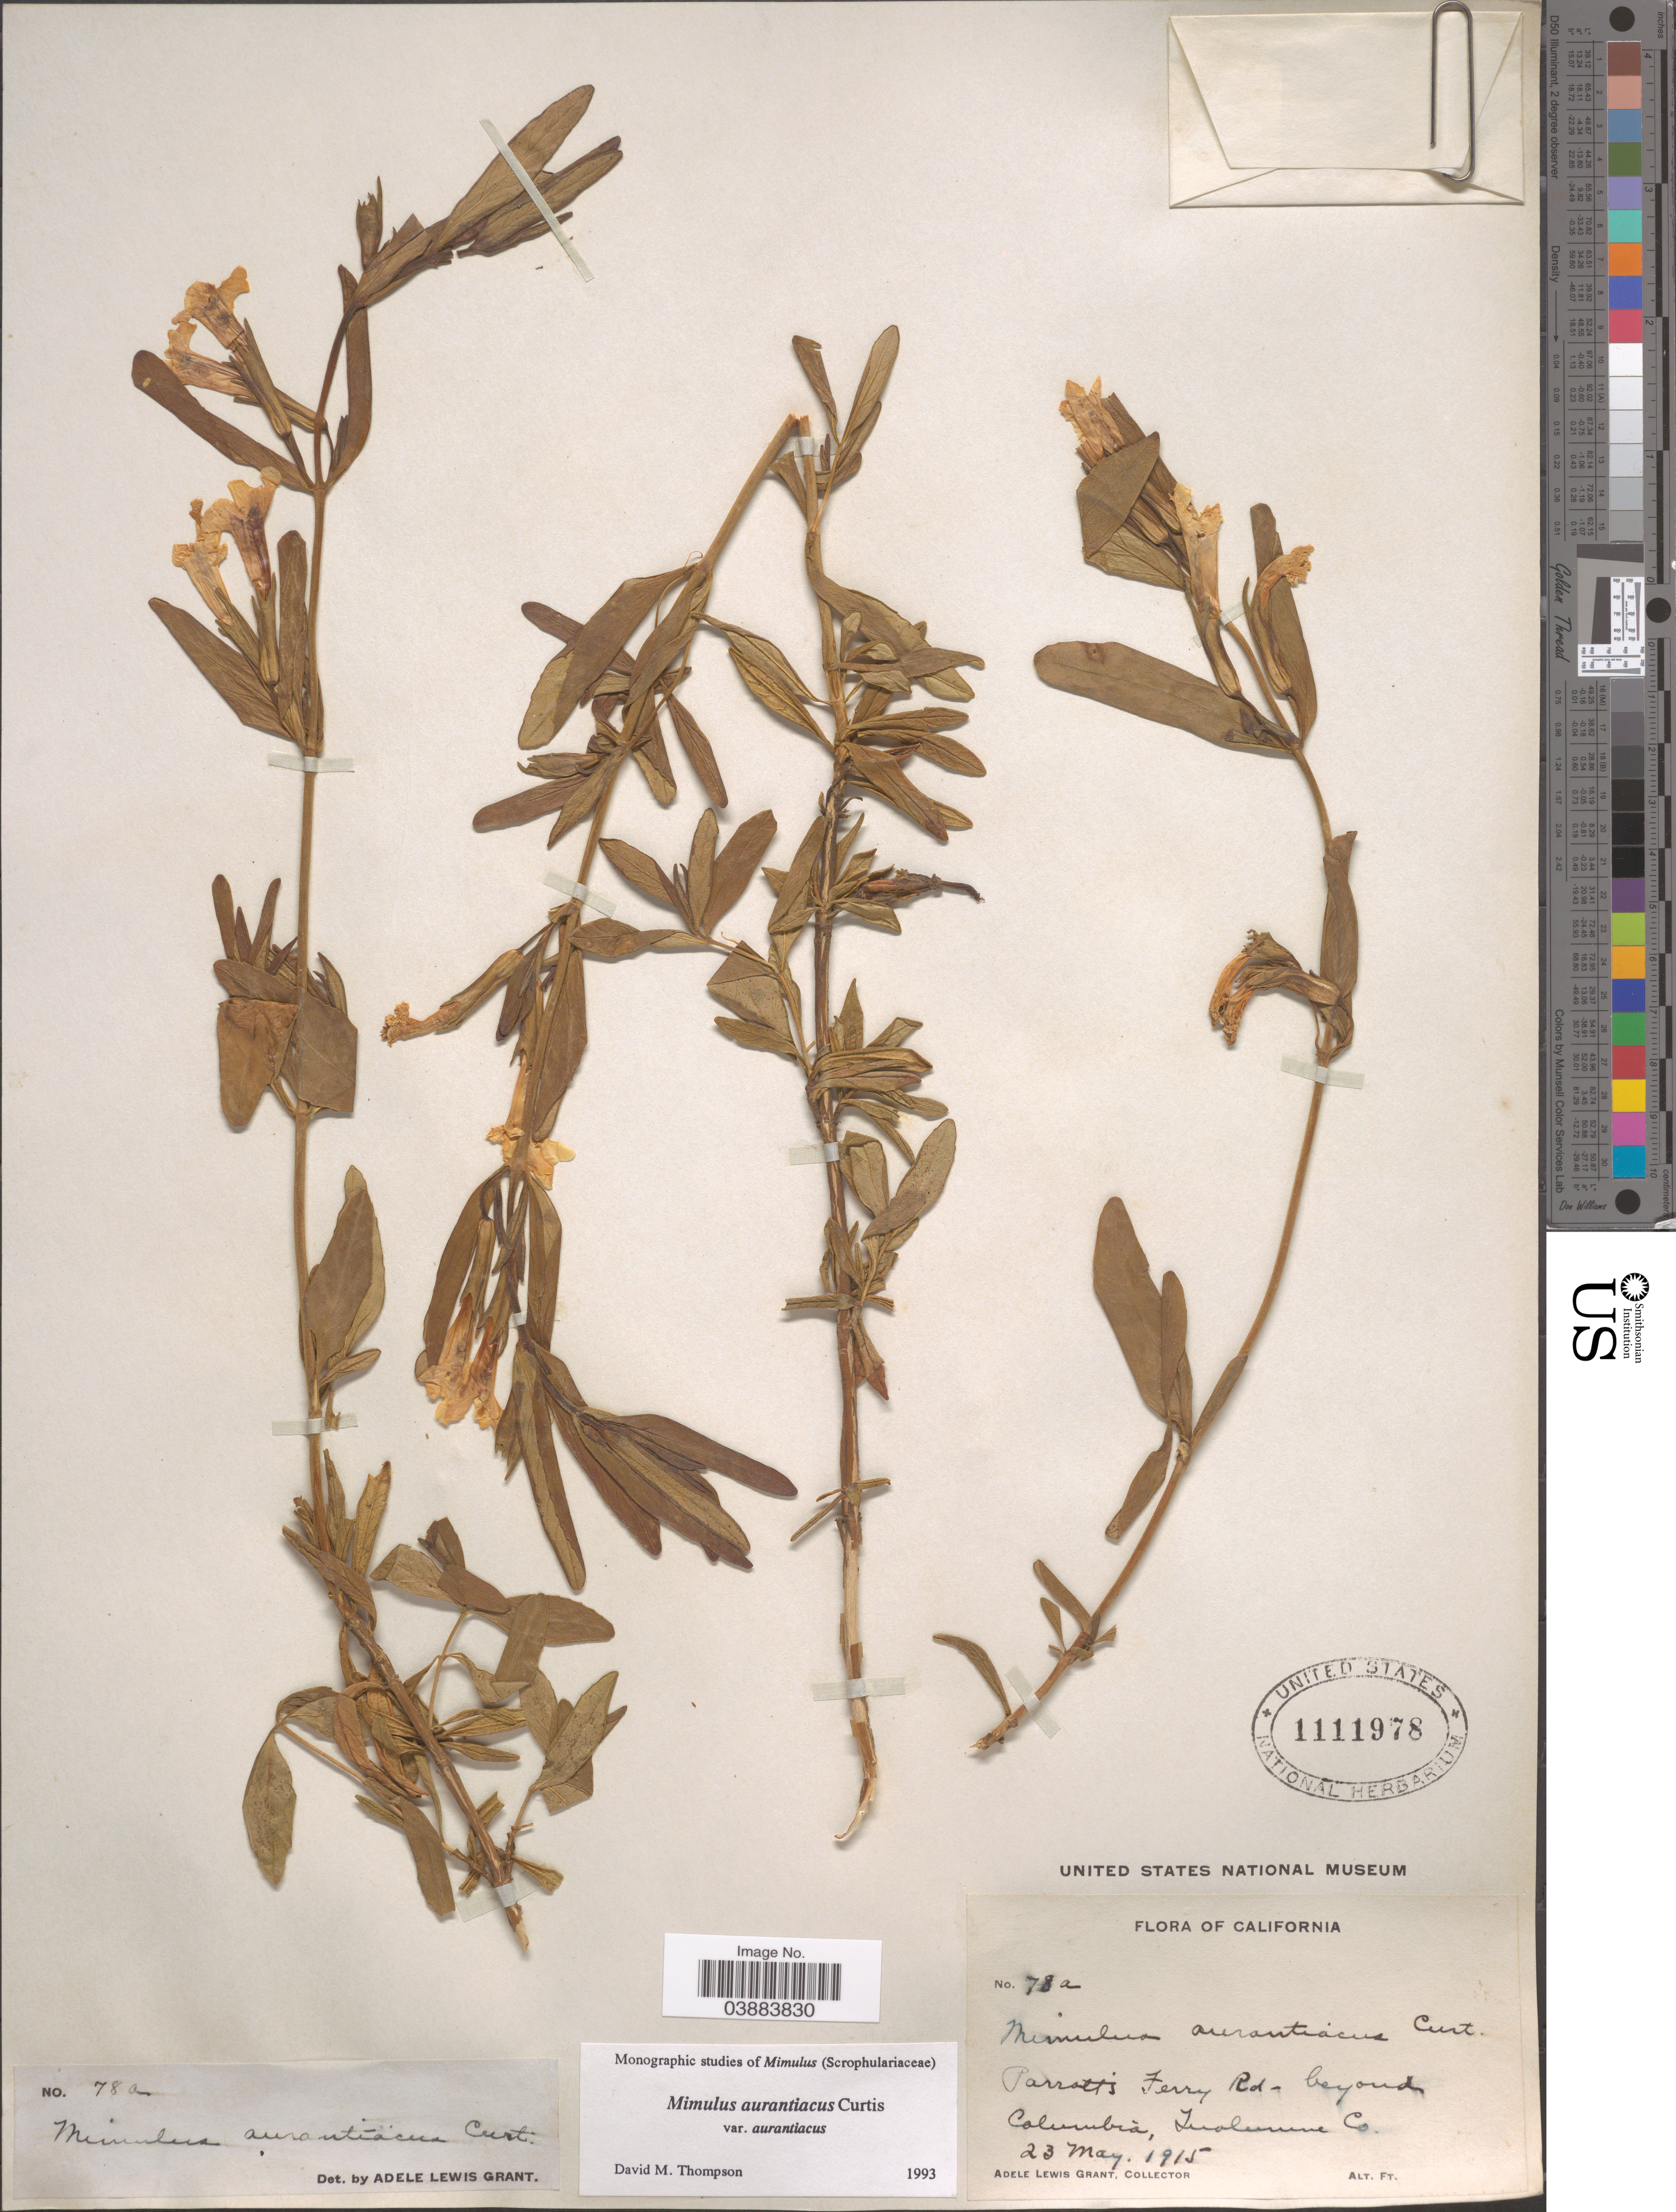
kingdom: Plantae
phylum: Tracheophyta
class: Magnoliopsida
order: Lamiales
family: Phrymaceae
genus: Diplacus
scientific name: Diplacus aurantiacus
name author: (Curtis) Jeps.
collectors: A. L. Grant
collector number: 78a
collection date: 1915-05-23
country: United States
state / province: California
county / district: Tuolumne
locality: Parrott's Ferry Rd. beyond Columbia, Tuolumne Co.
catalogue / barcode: US 1111978